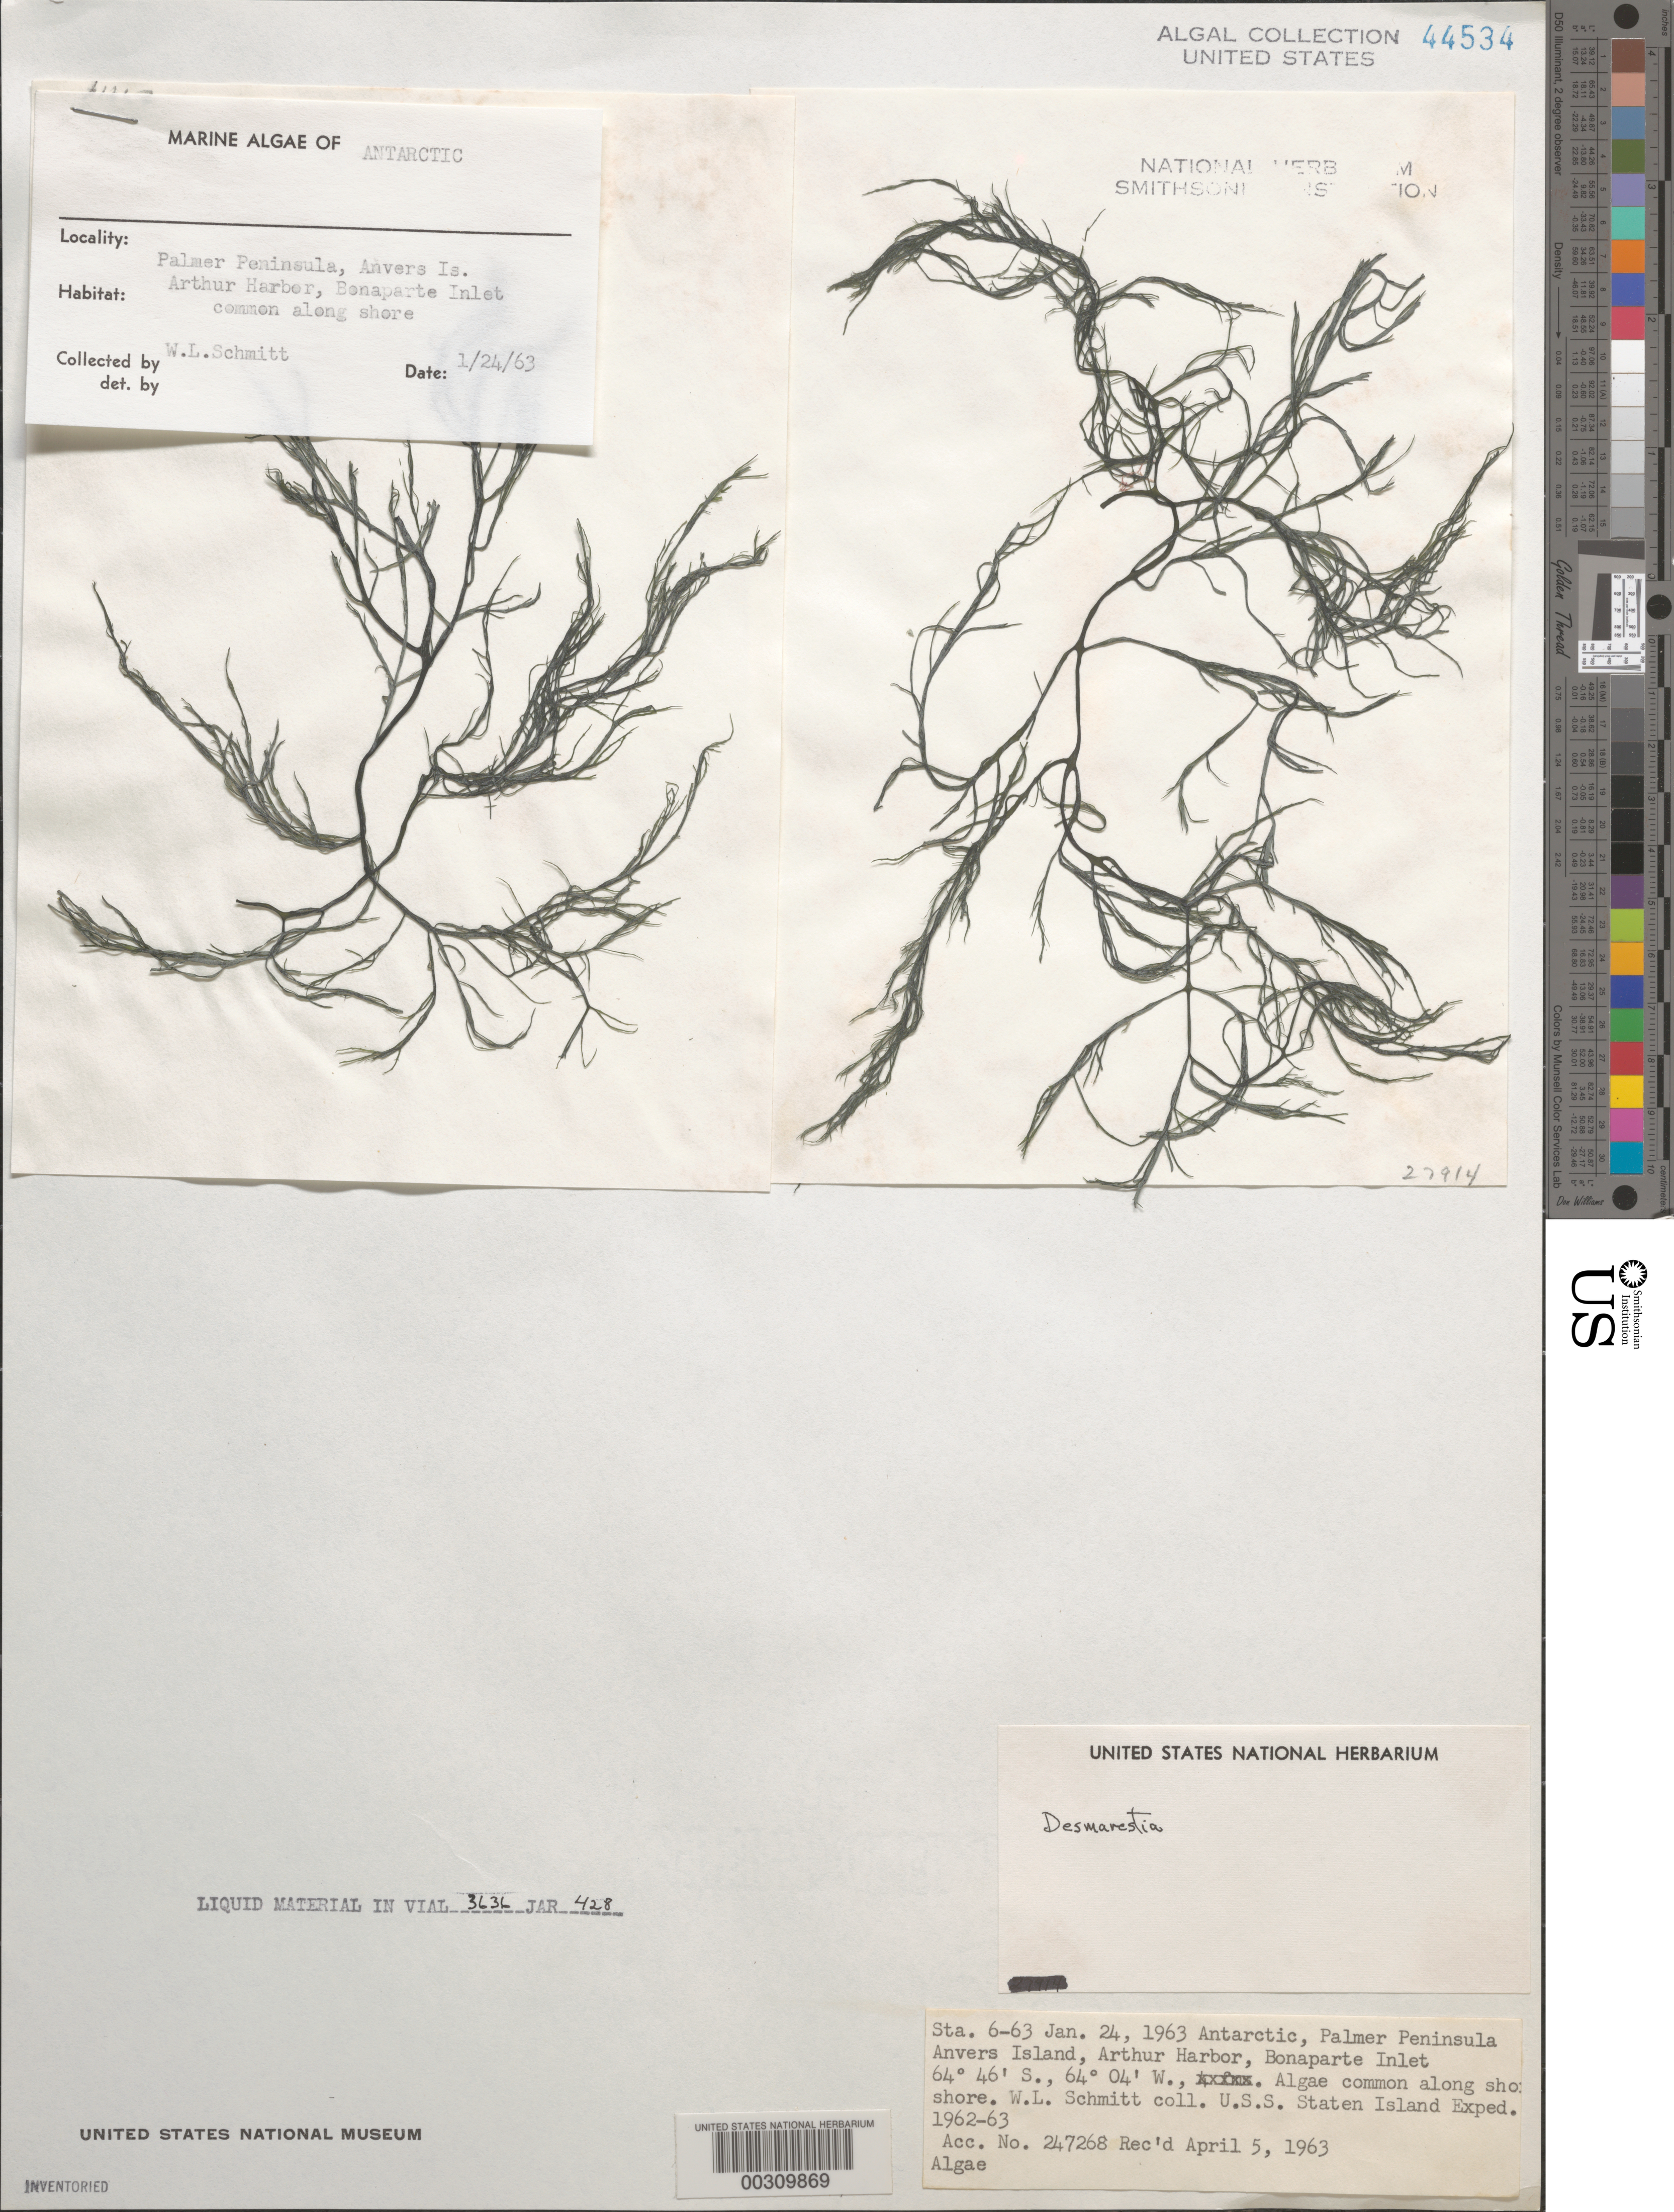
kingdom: Chromista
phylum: Ochrophyta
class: Phaeophyceae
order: Desmarestiales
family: Desmarestiaceae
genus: Desmarestia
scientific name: Desmarestia sp.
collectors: W. L. Schmitt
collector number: Station 6-63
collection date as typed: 24 Jan 1963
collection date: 1963-01-24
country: Antarctica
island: Anvers Island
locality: Arthur Harbor, Bonaparte Inlet, Antarctic Peninsula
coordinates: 64 46'S, 64 04'W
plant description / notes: USS Staten Island Expedition, 1962-1963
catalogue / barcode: US 44534